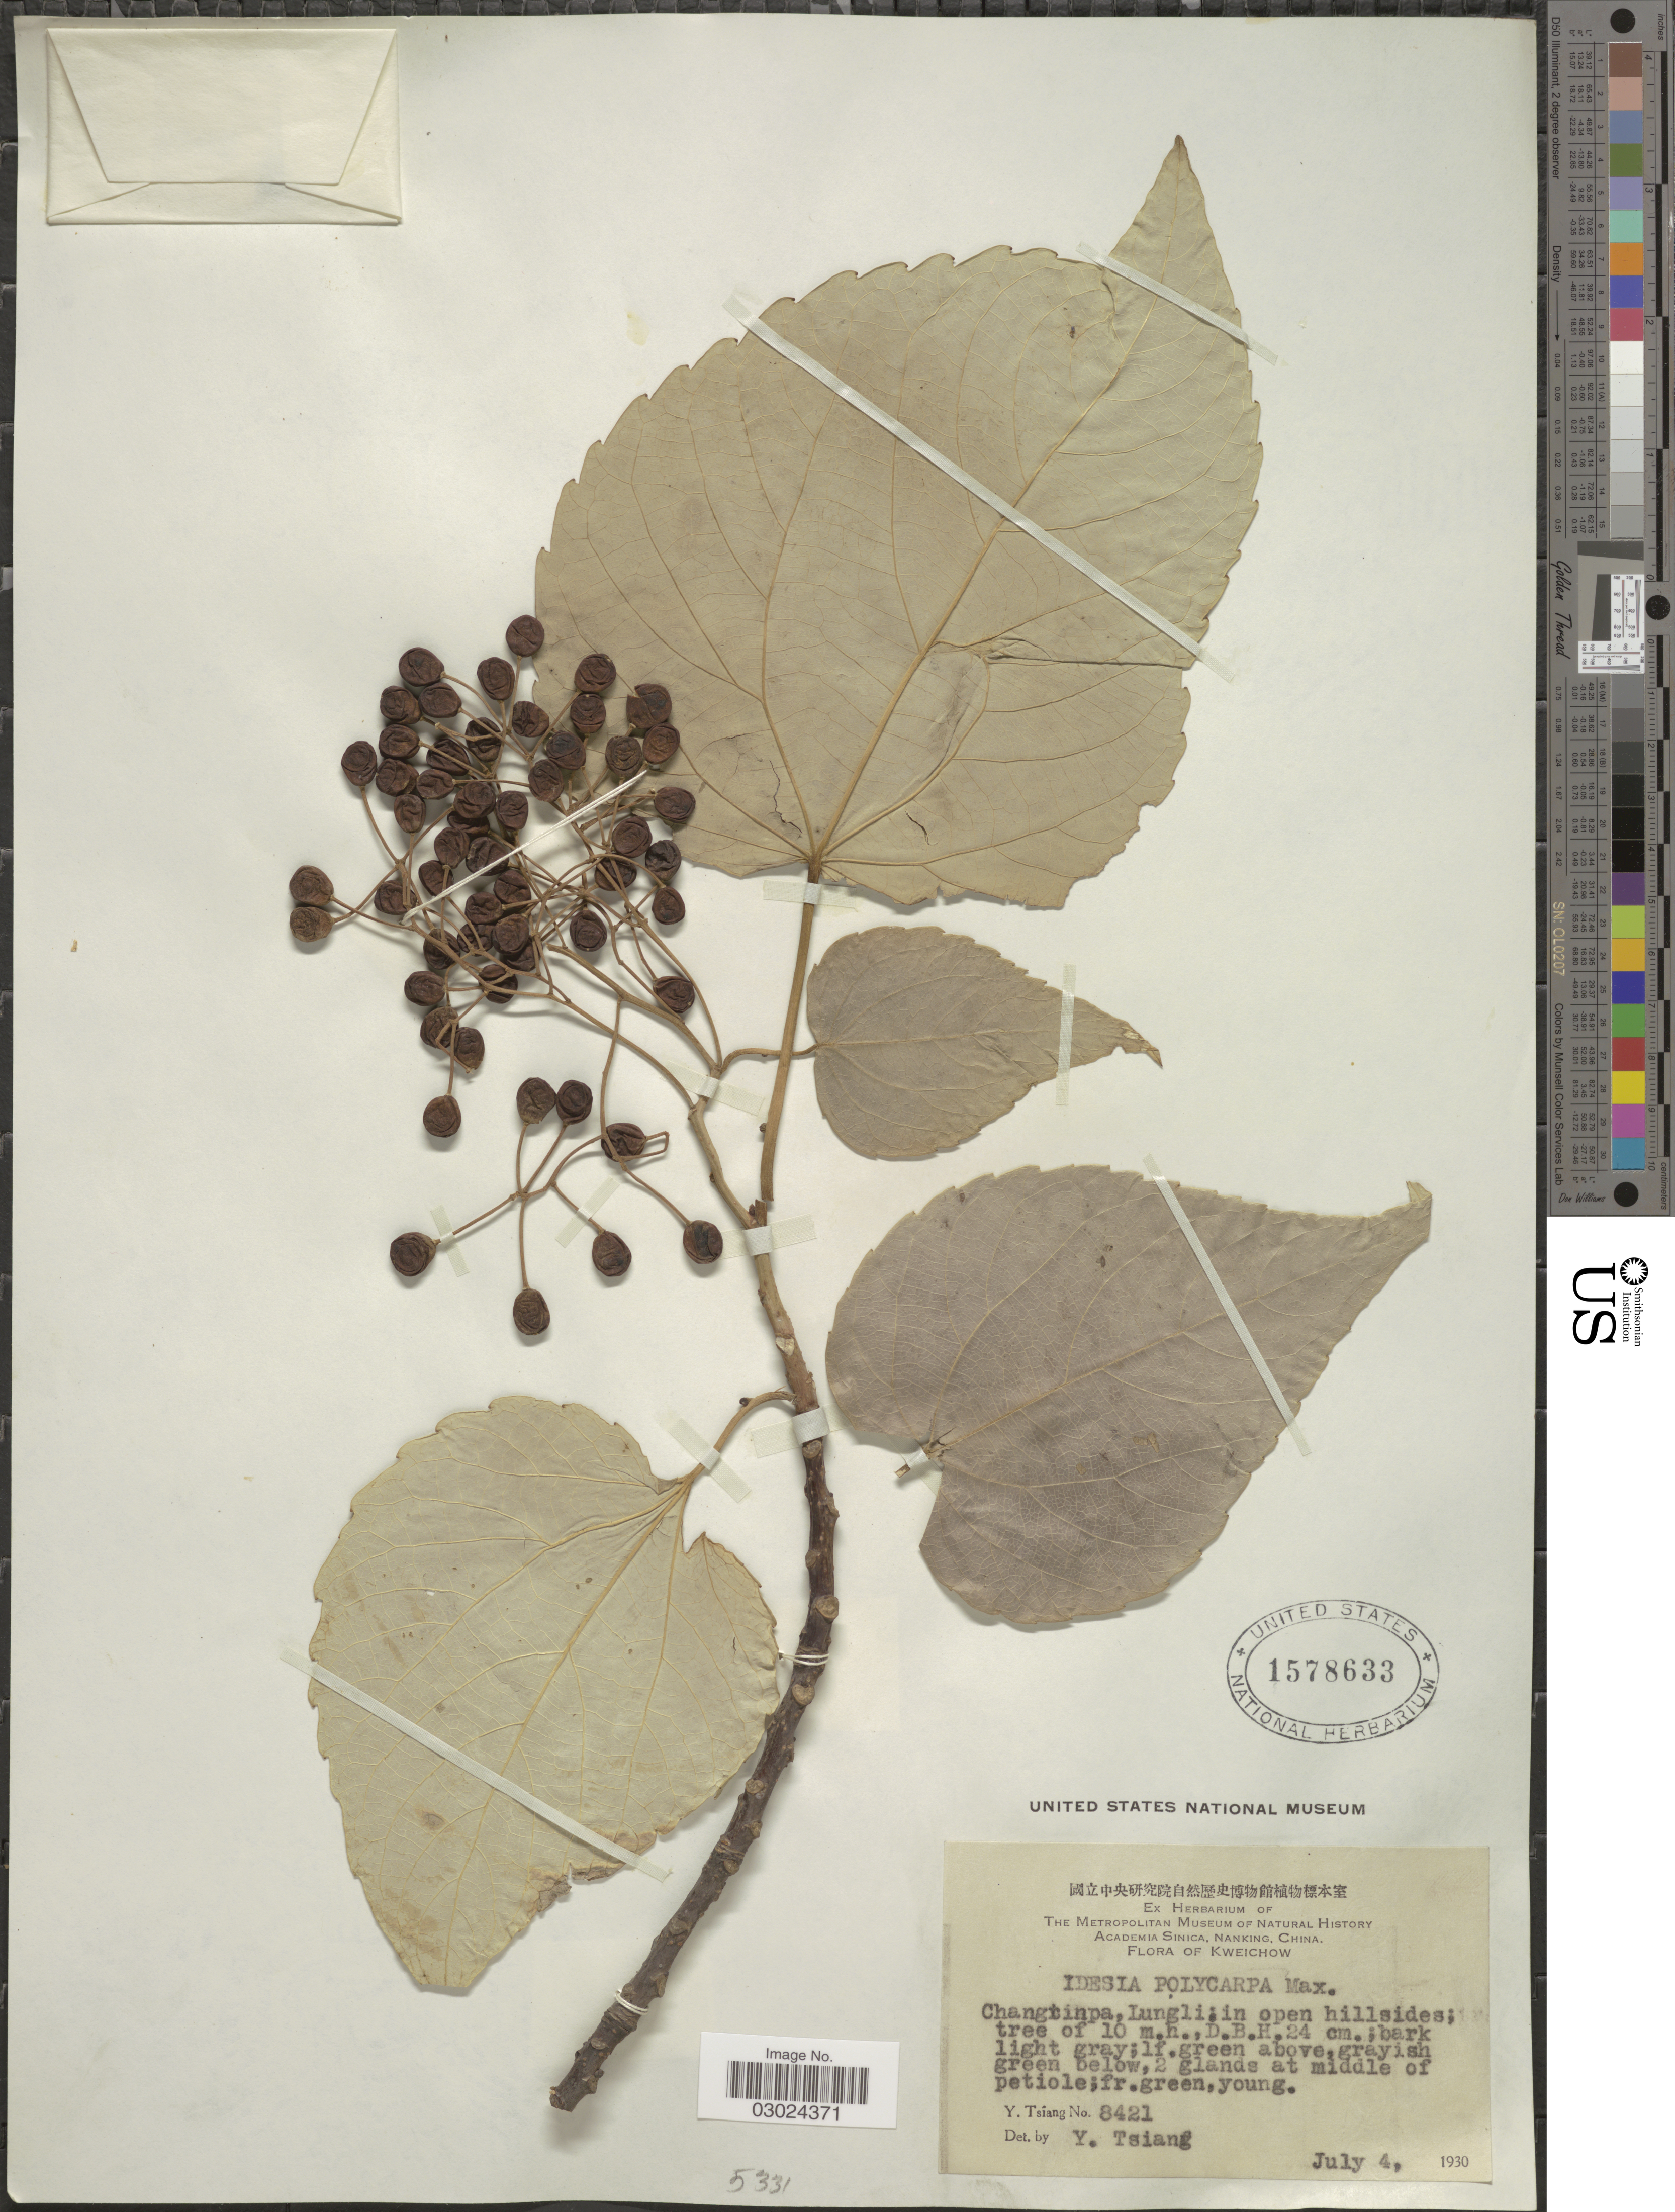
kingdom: Plantae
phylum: Tracheophyta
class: Magnoliopsida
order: Malpighiales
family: Salicaceae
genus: Idesia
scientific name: Idesia polycarpa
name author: Maxim.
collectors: Y. Tsiang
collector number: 8421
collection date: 1930-07-04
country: China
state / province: Guizhou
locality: Kweichow. Changringa, Lungli.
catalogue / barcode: US 1578633